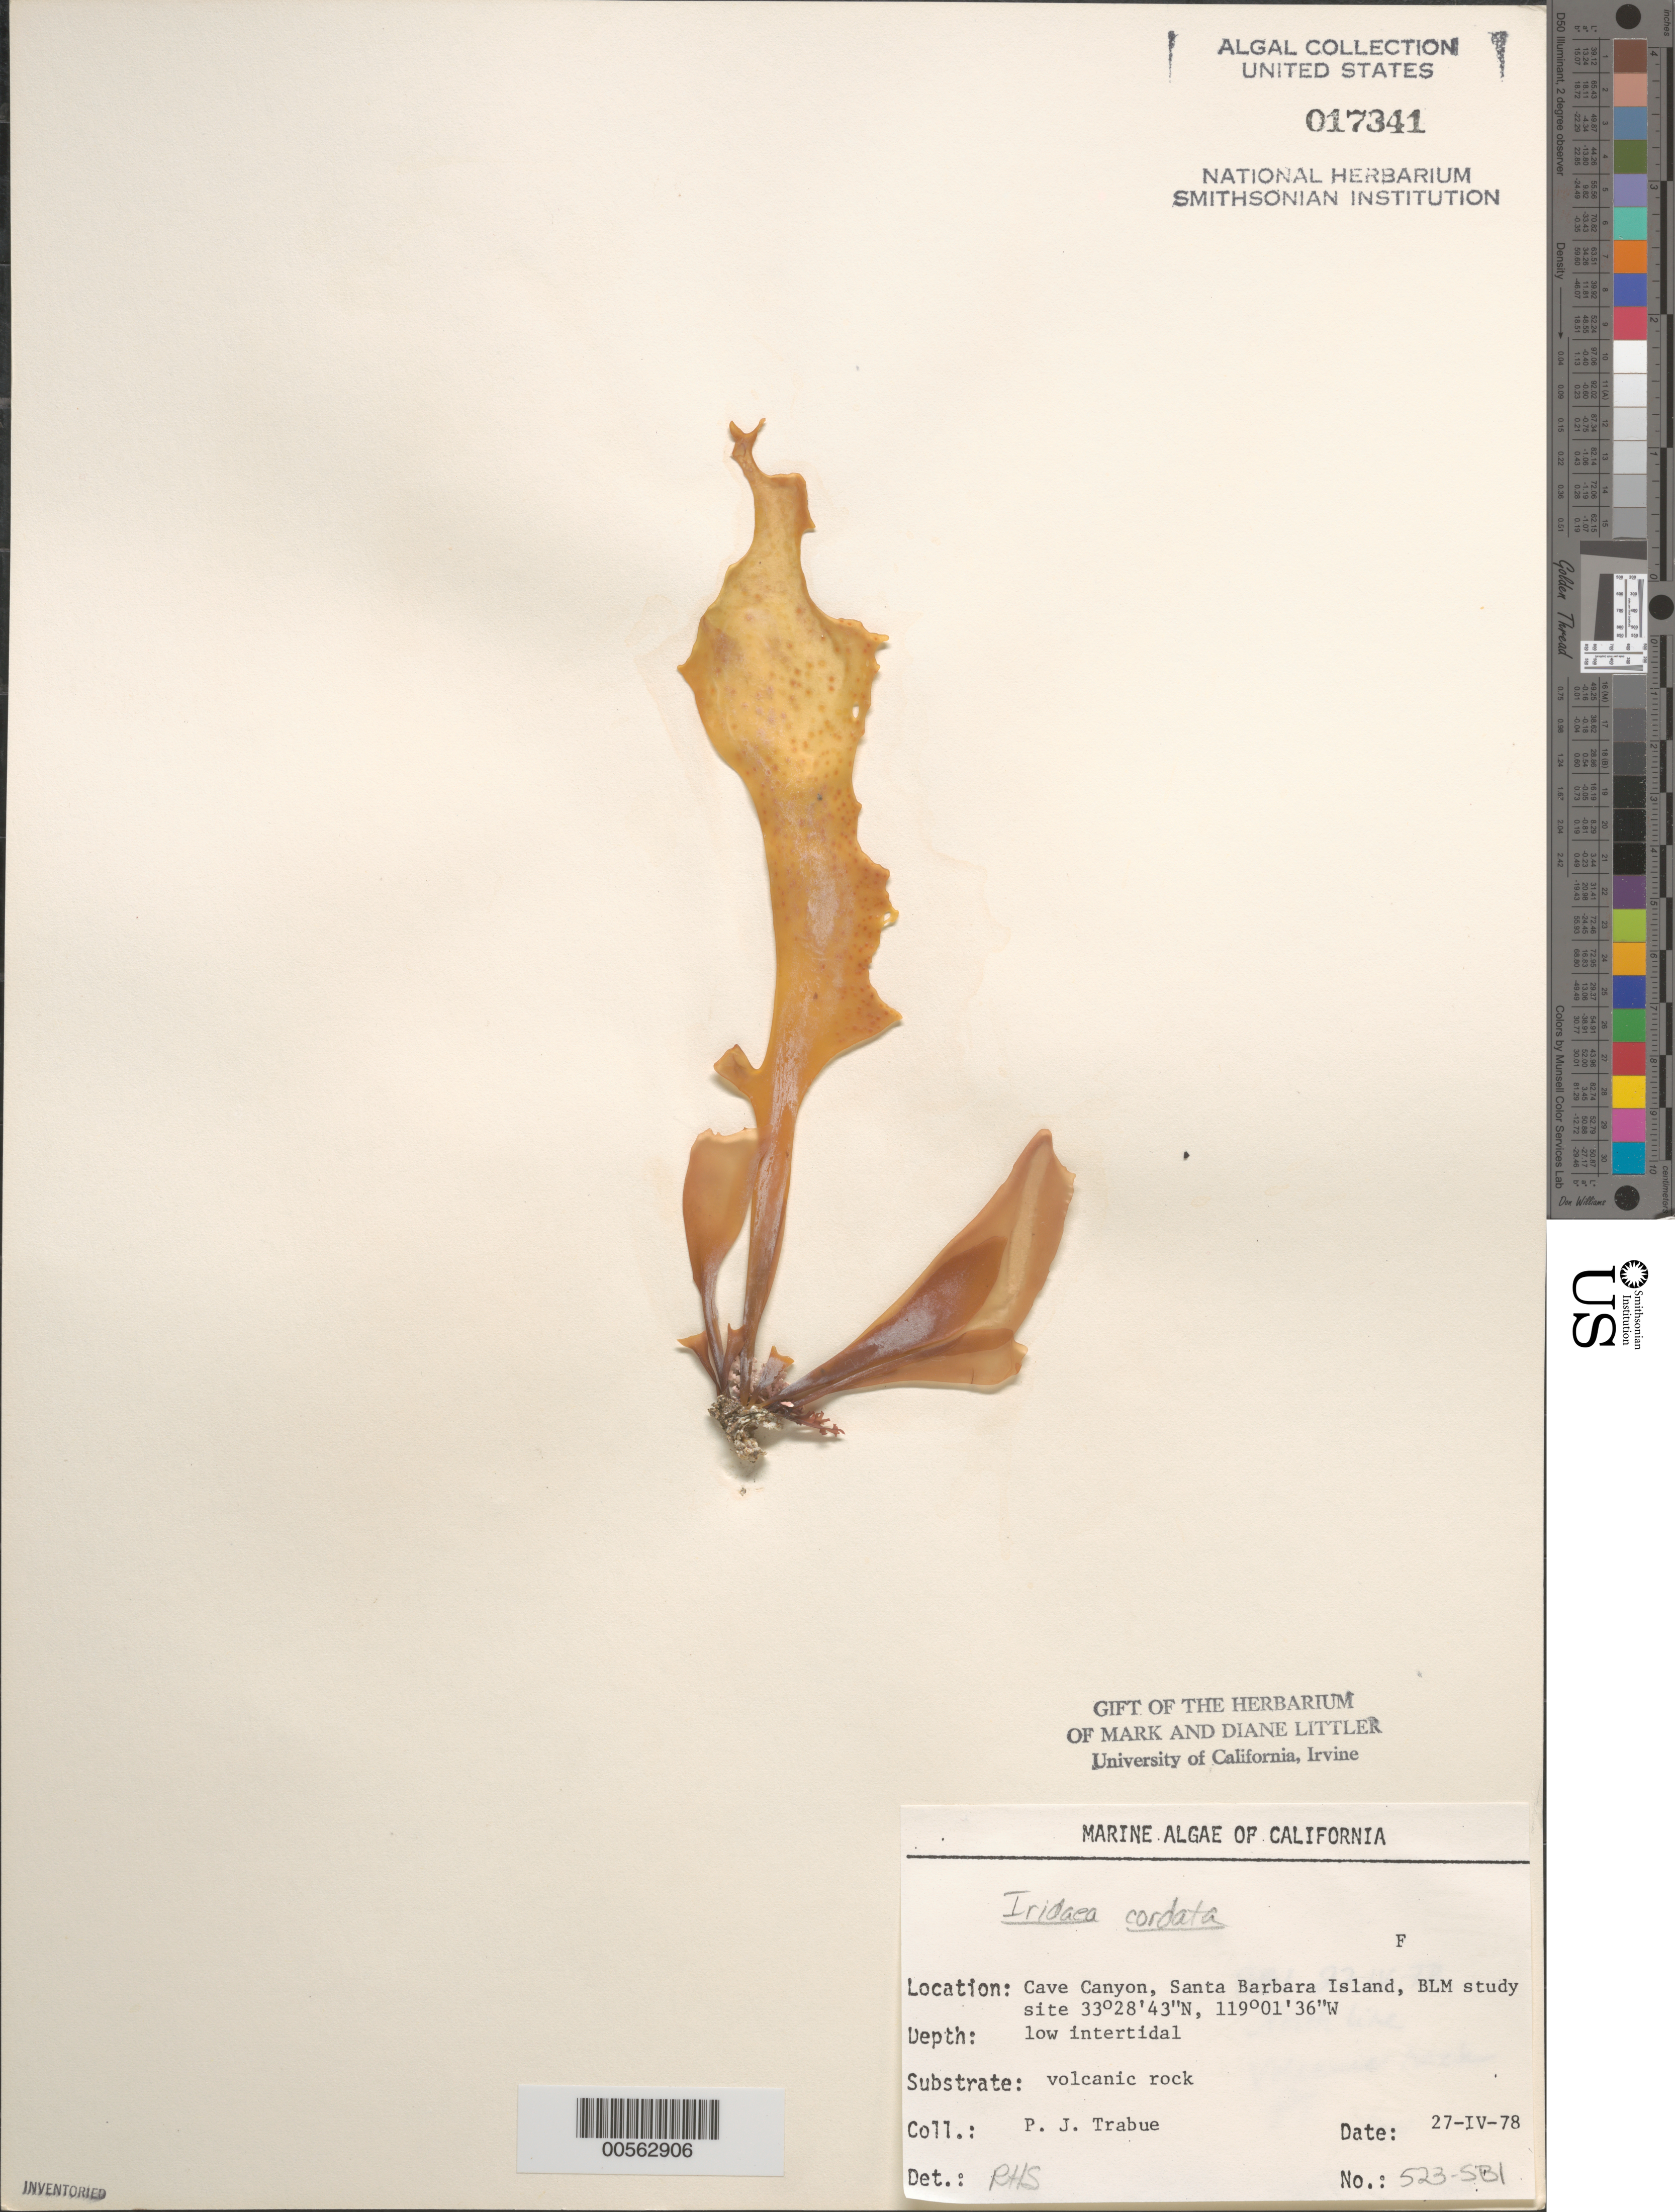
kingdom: Plantae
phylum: Rhodophyta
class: Florideophyceae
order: Gigartinales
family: Gigartinaceae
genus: Iridaea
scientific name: Iridaea cordata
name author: (Turner) Bory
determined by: Sims, Robert H.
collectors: P. J. Trabue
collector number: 523-sbi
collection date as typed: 27 Apr 1978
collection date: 1978-04-27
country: United States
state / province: California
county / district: Santa Barbara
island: Santa Barbara Island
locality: Cave Canyon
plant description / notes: BLM-SOCALBIGHT Rocky Intertidal Survey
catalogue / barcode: US 17341